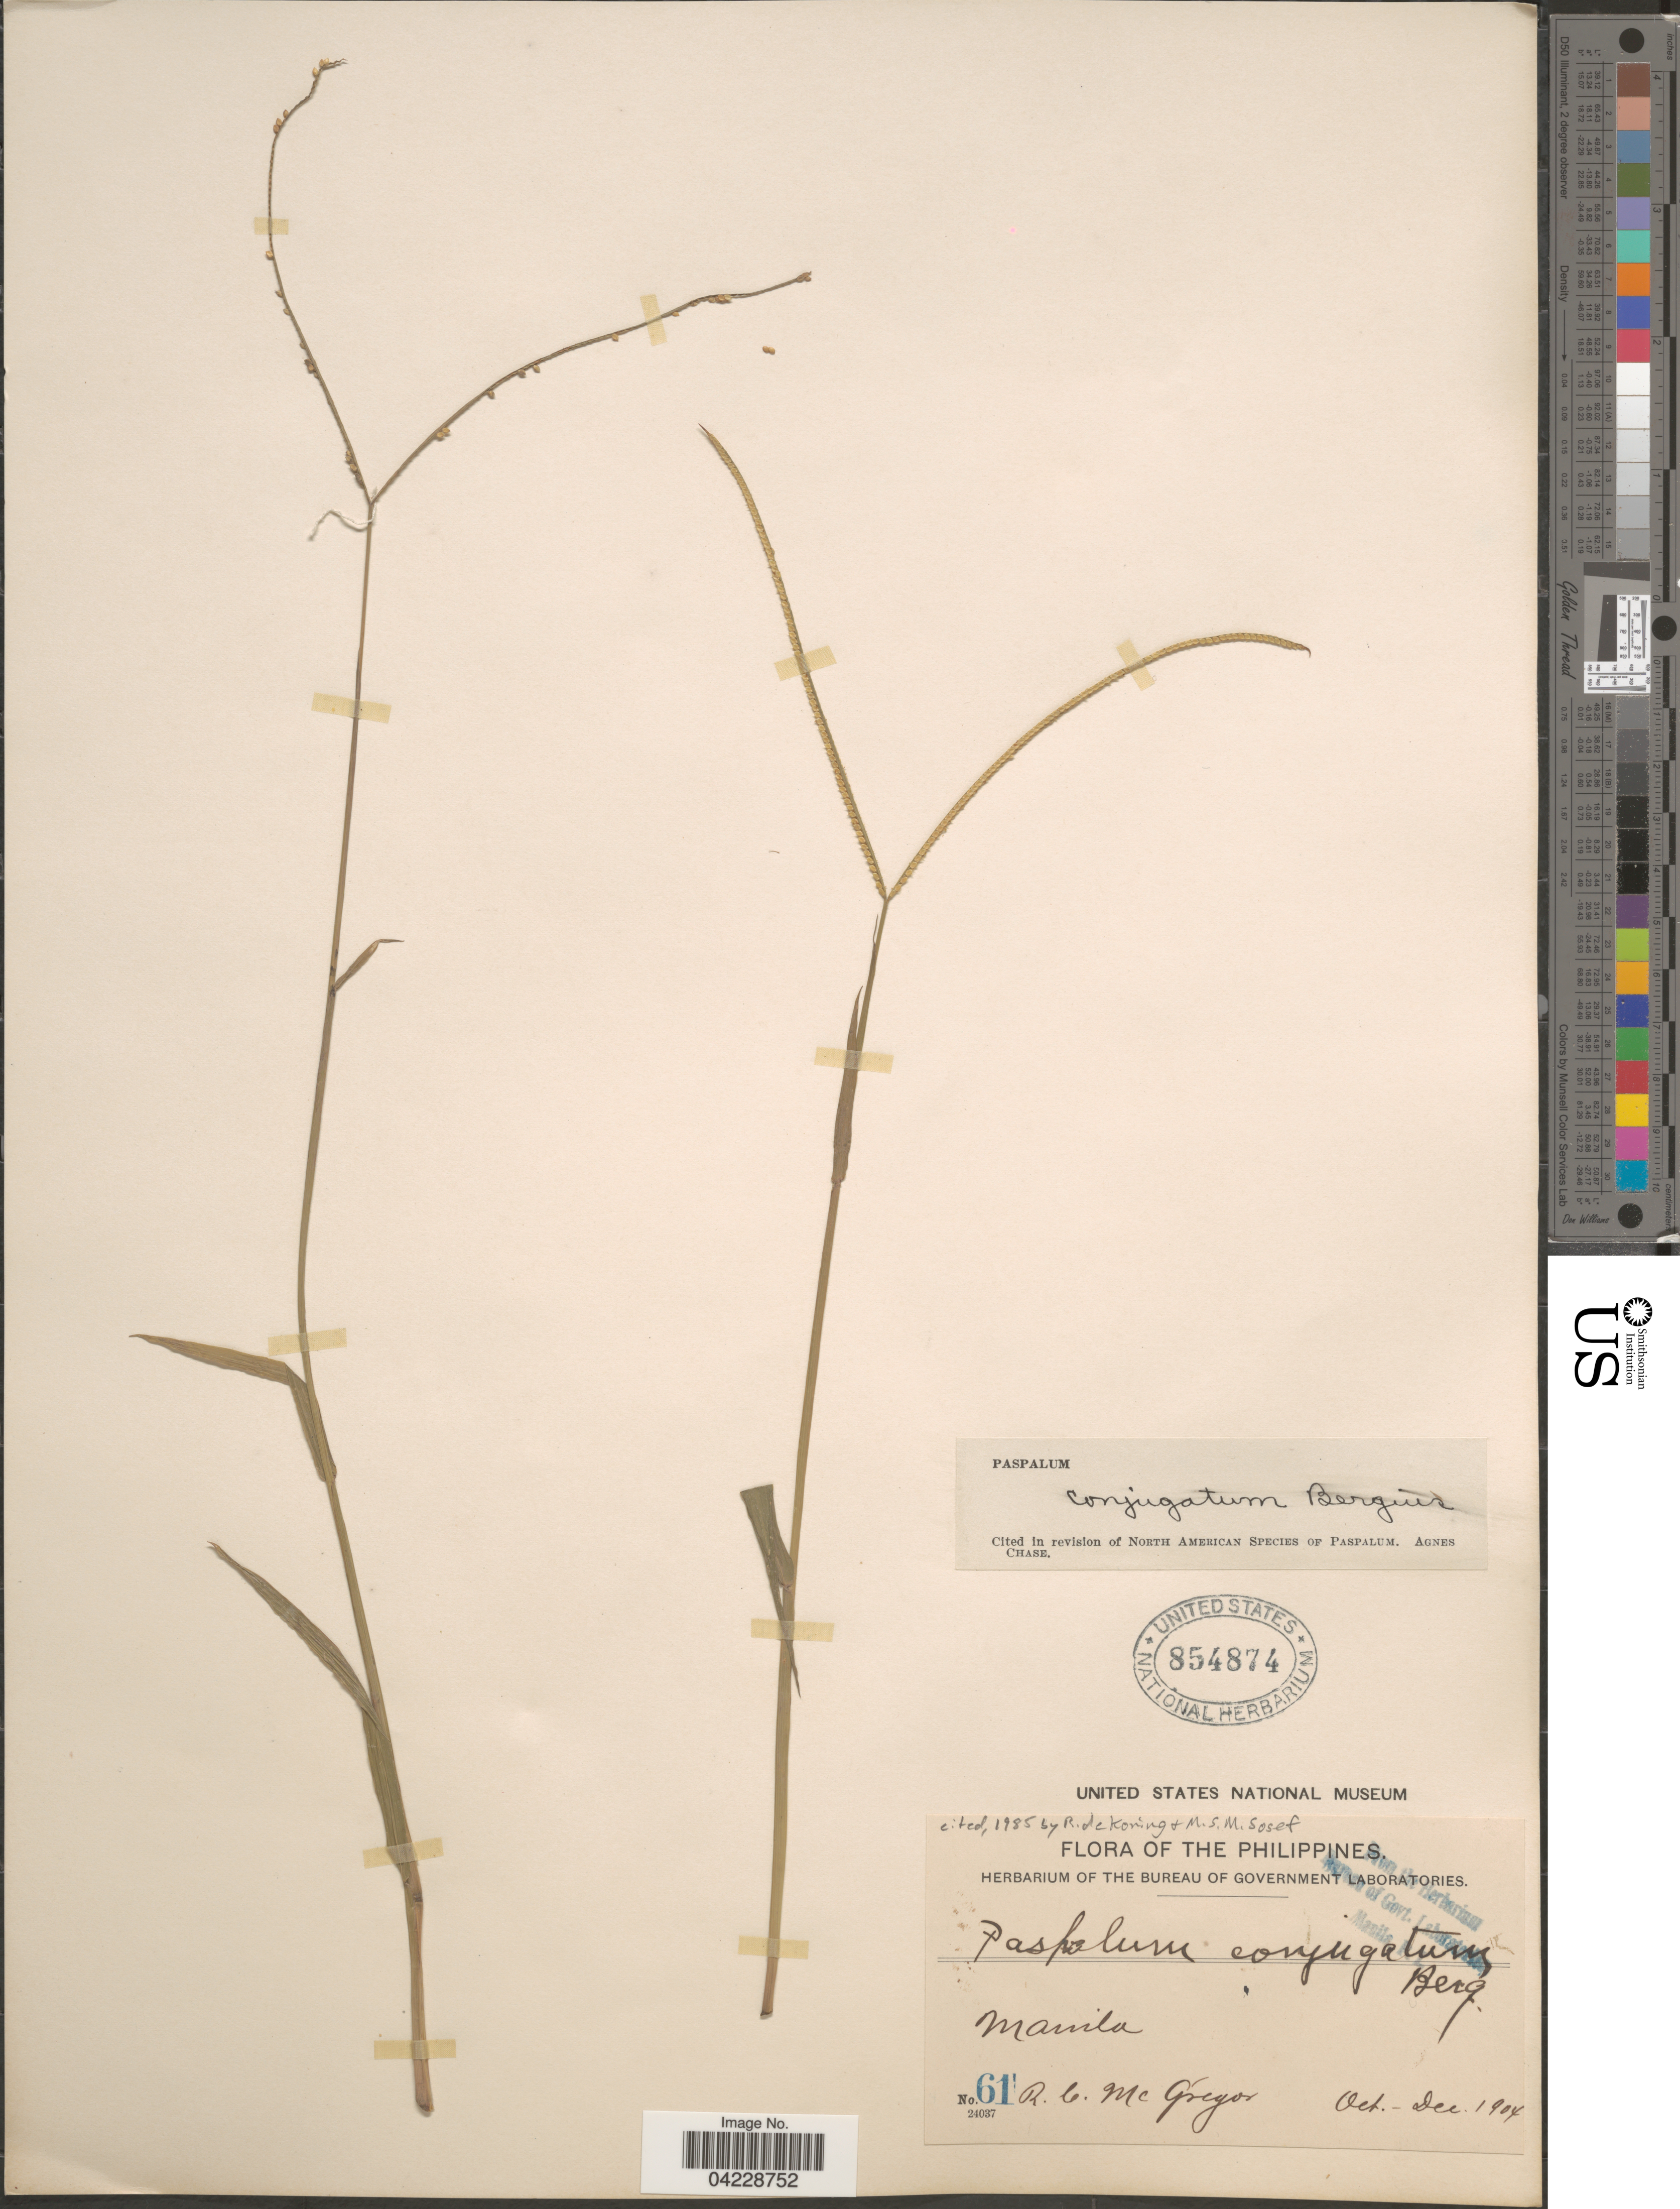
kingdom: Plantae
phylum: Tracheophyta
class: Liliopsida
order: Poales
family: Poaceae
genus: Paspalum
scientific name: Paspalum conjugatum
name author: P.J. Bergius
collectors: R. C. McGregor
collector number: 61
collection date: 1904-10/1904-12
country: Philippines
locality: Manila.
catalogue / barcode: US 854874